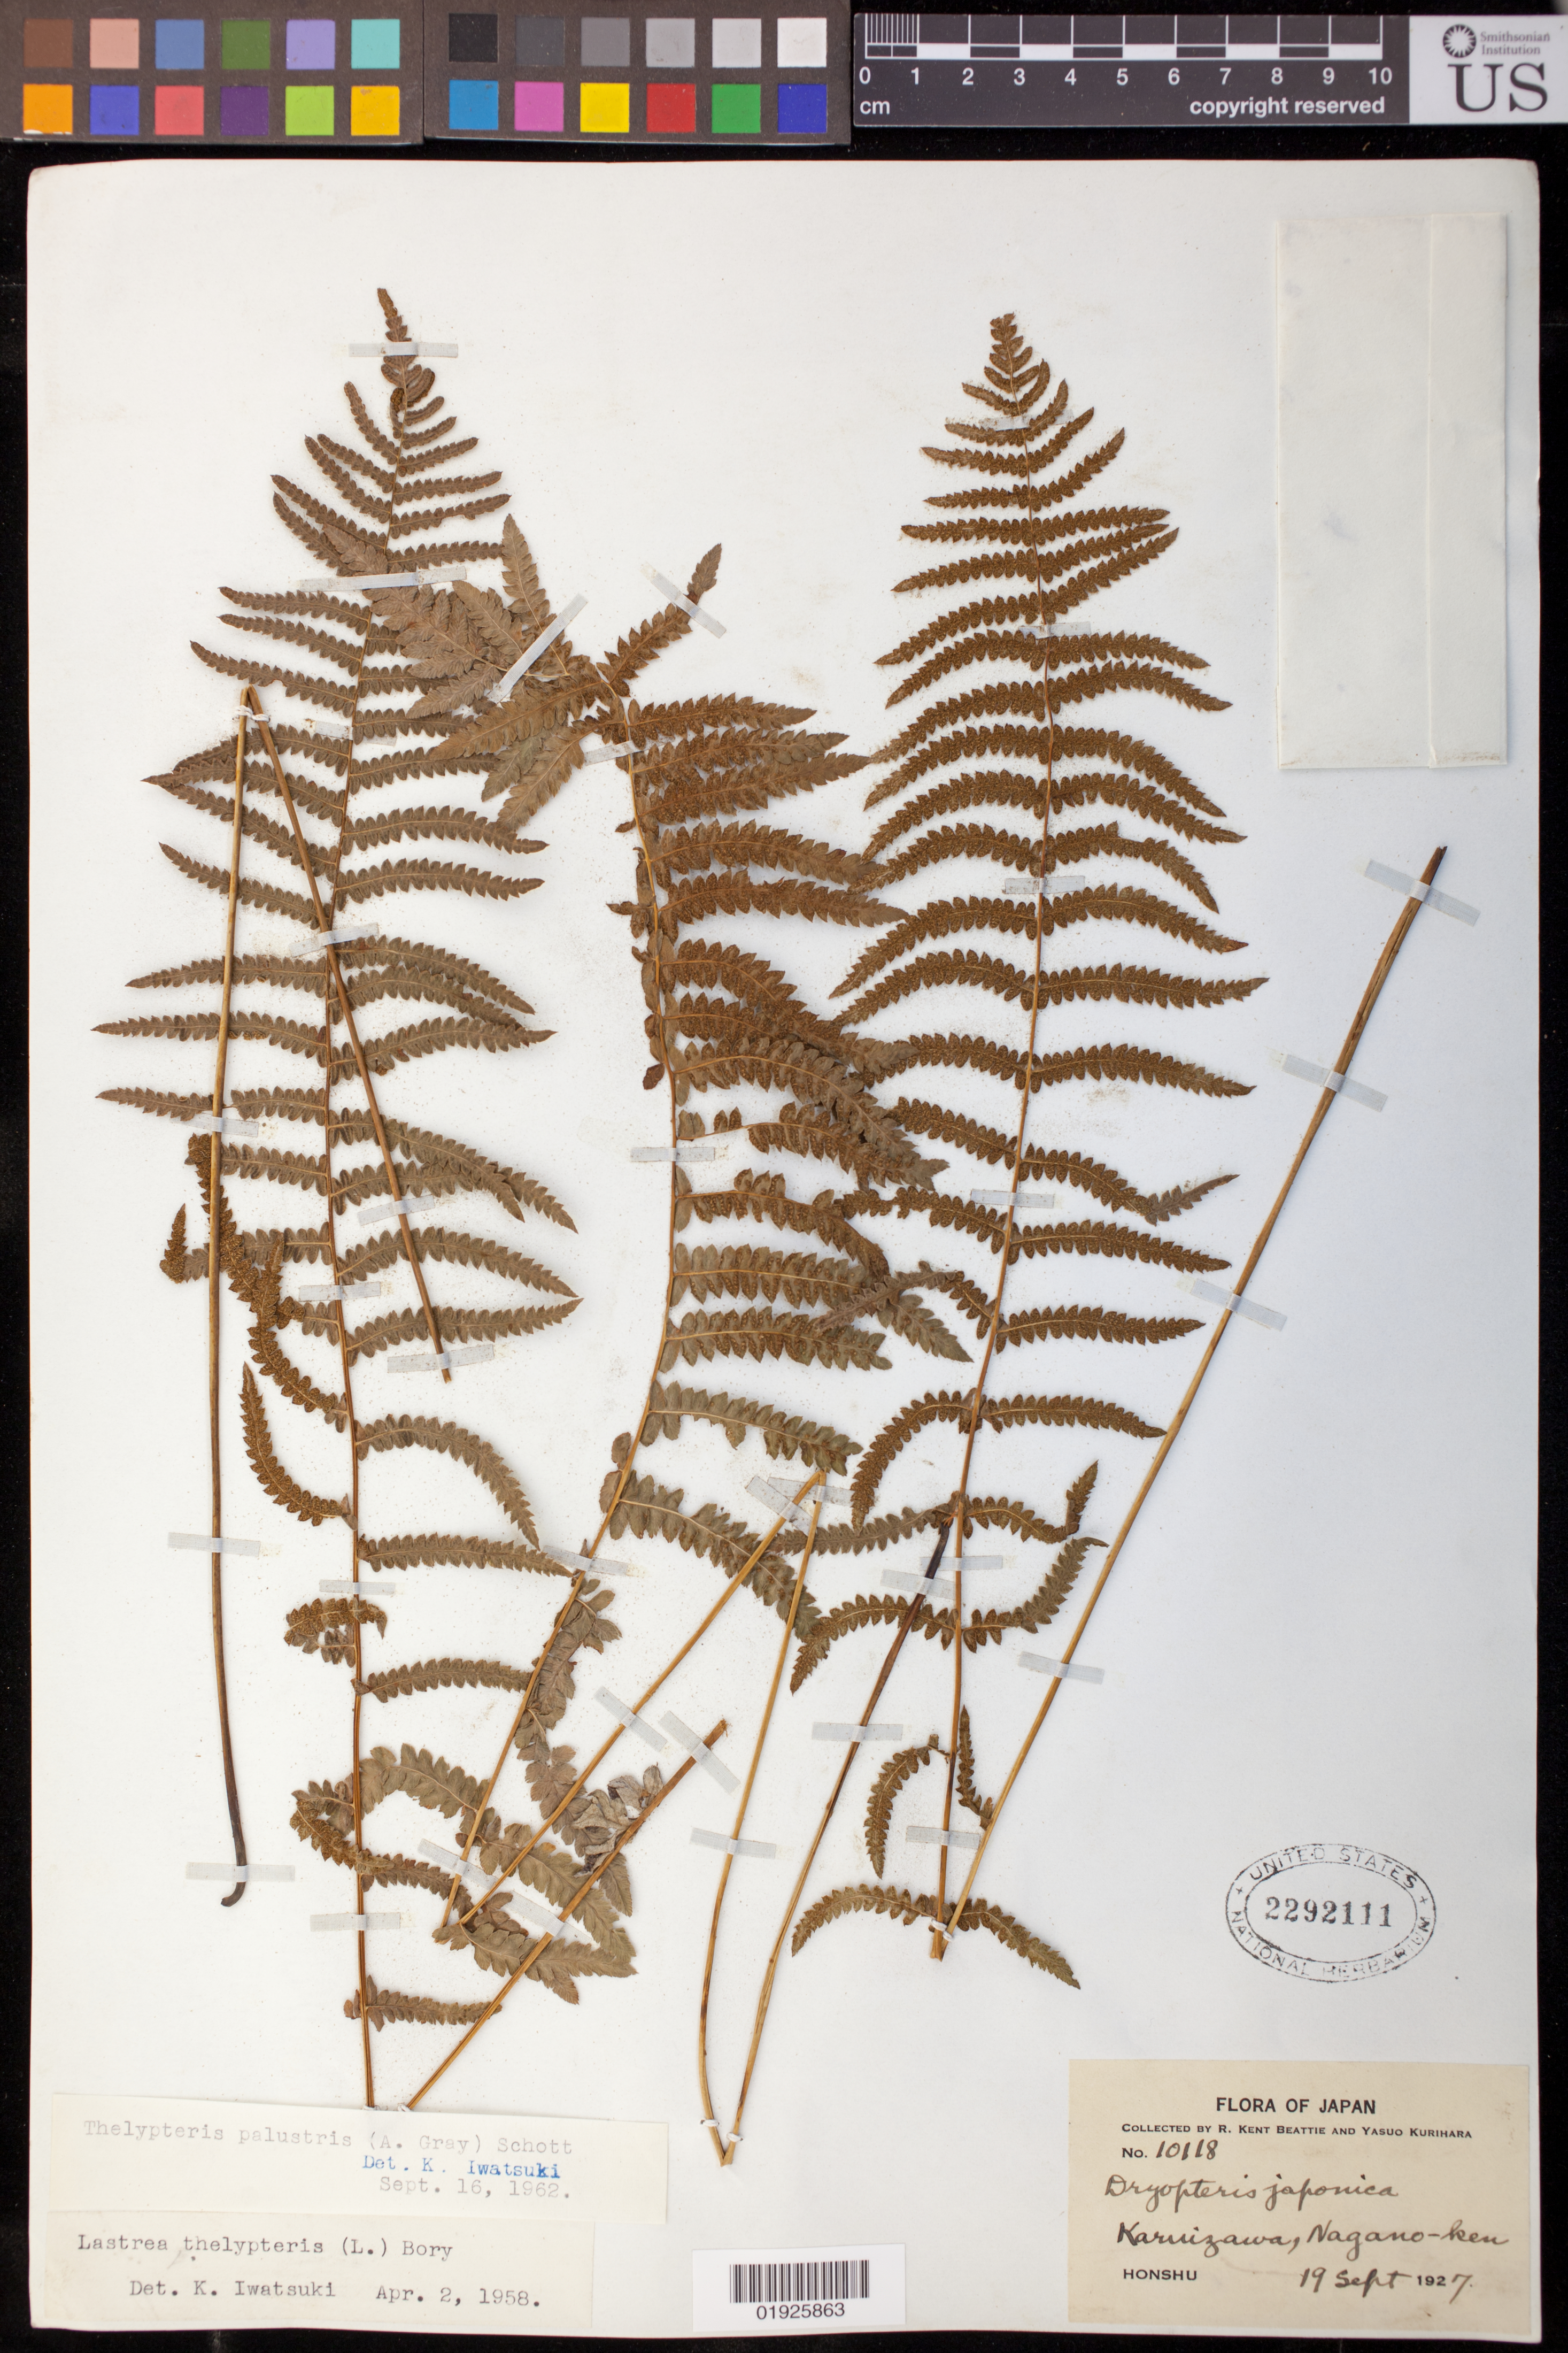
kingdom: Plantae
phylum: Tracheophyta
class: Polypodiopsida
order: Polypodiales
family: Thelypteridaceae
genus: Thelypteris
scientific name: Thelypteris palustris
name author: (Salisb.) Schott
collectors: R. K. Beattie & Y. Kurihara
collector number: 10118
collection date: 1927-09-19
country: Japan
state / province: Nagano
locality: Naruizawa, Nagano-ken.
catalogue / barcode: US 2292111